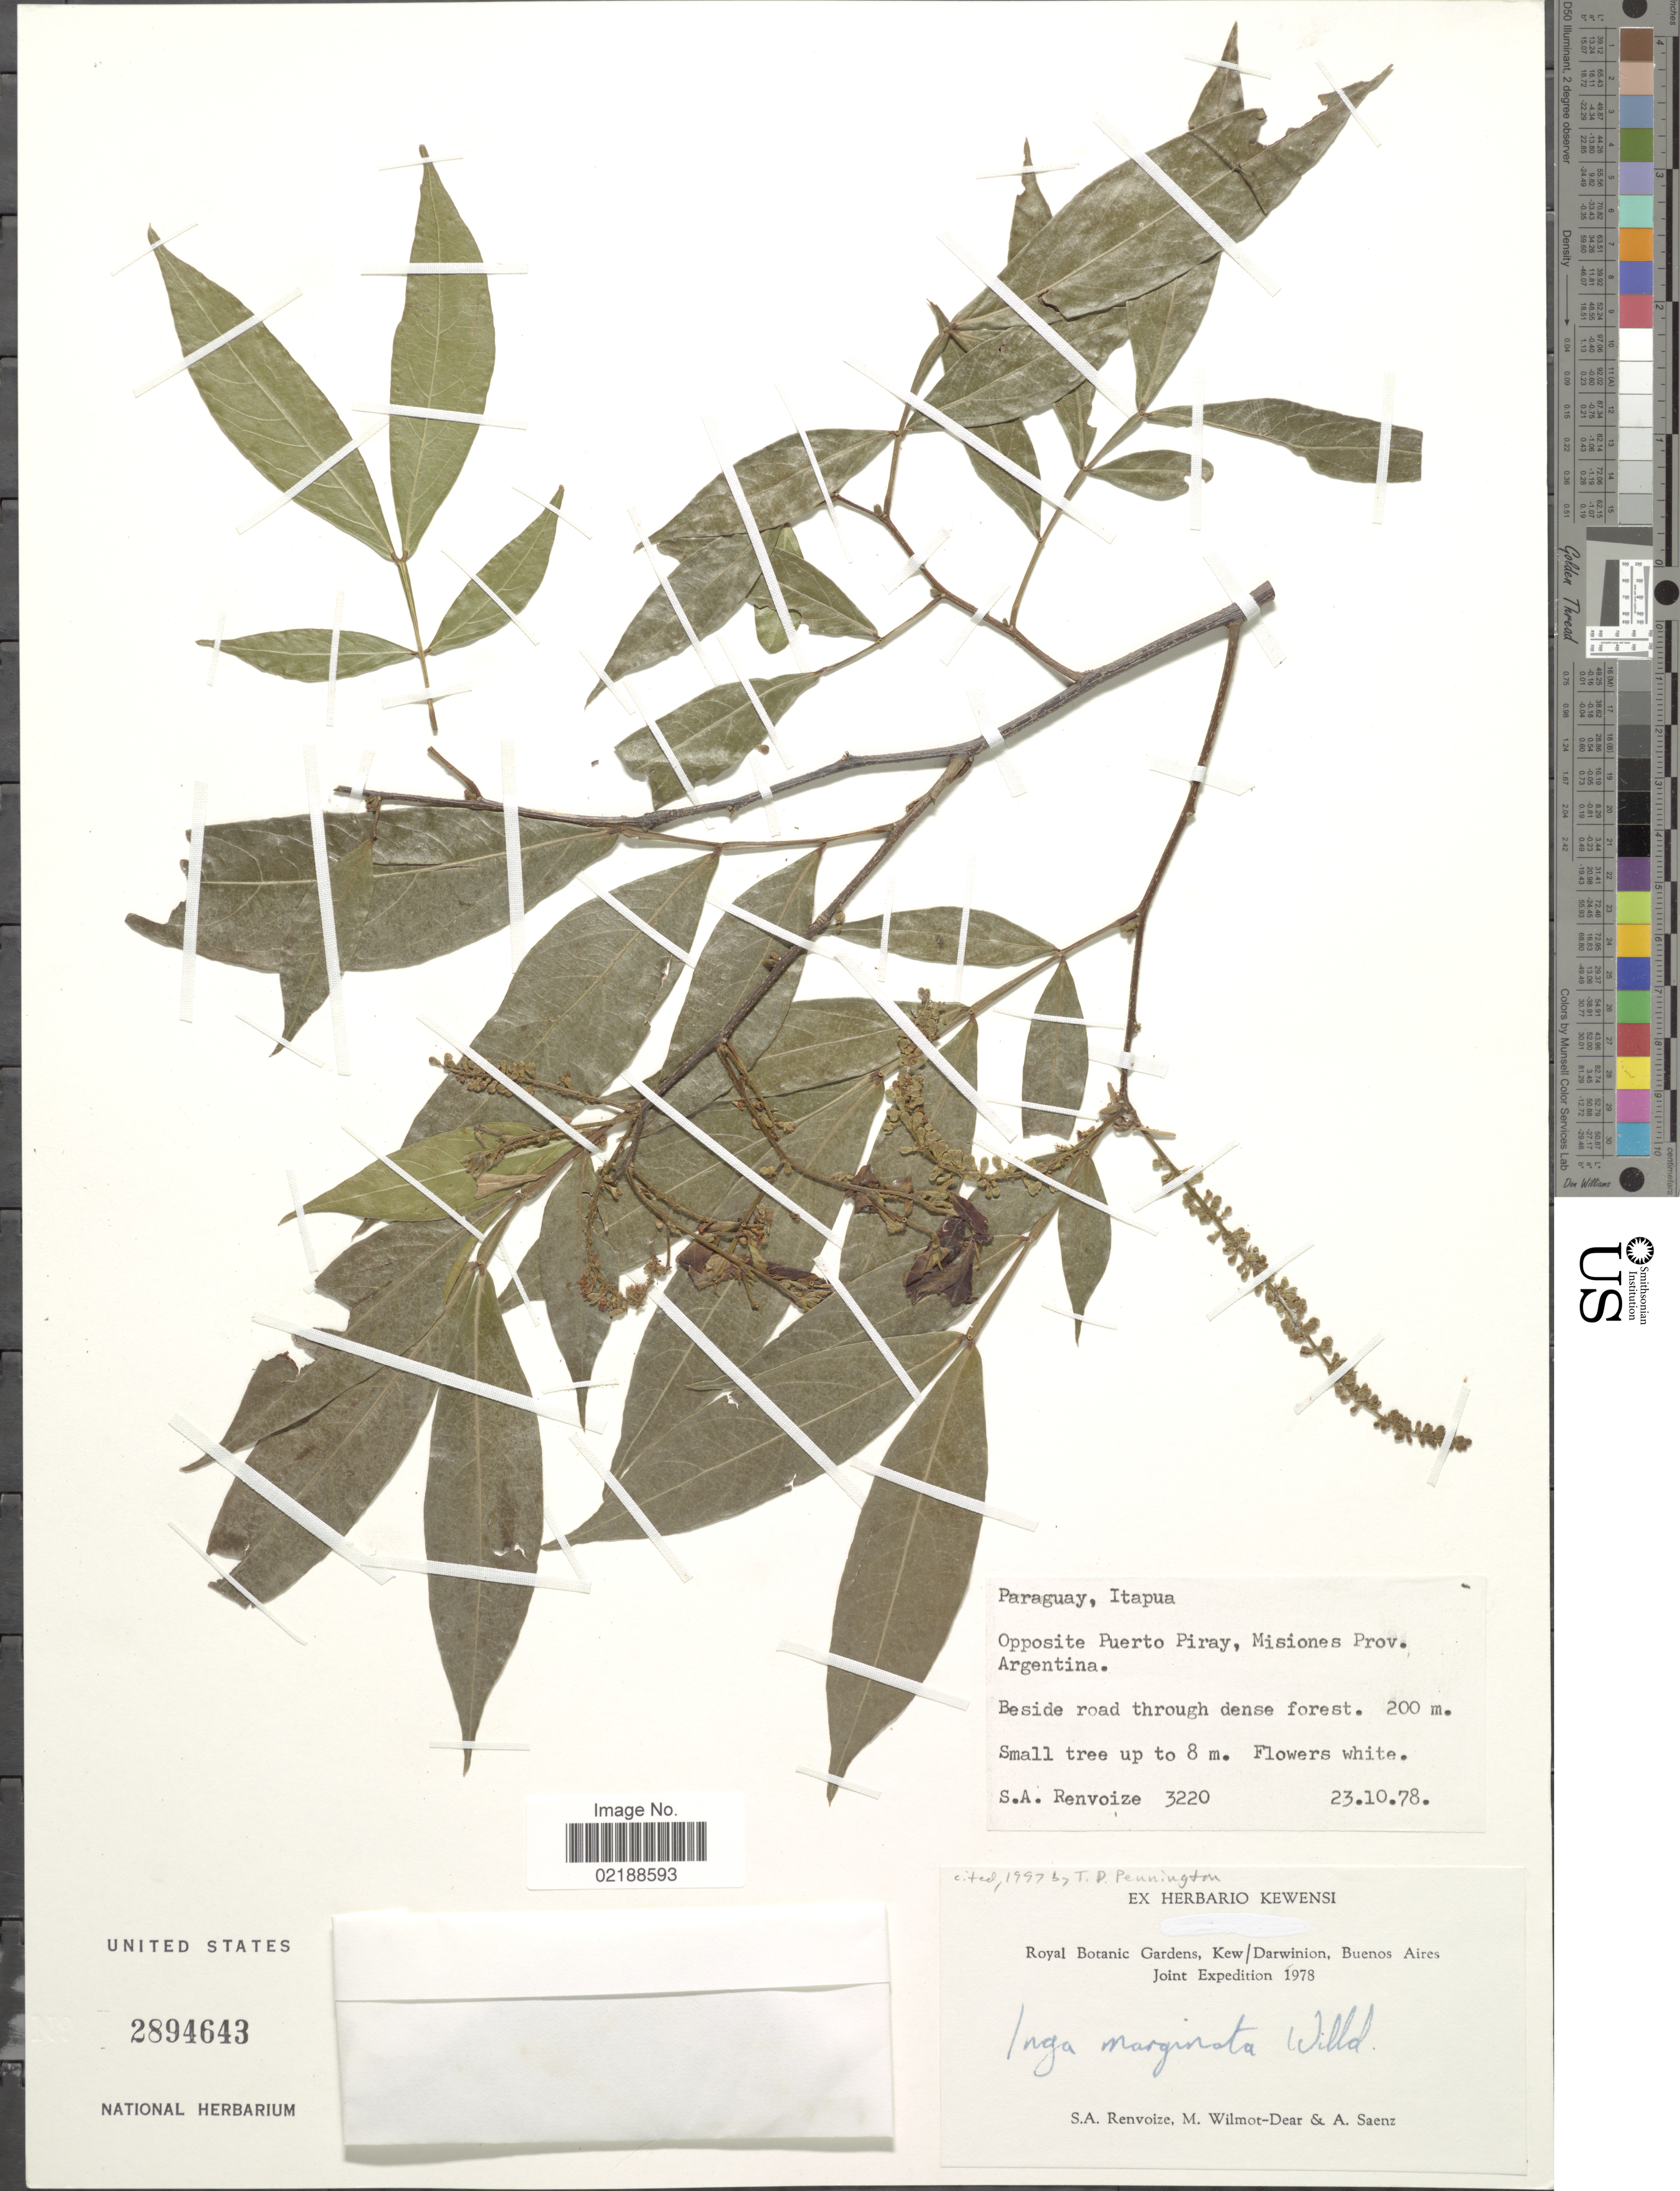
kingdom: Plantae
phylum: Tracheophyta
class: Magnoliopsida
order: Fabales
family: Fabaceae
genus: Inga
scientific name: Inga marginata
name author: Willd.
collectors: S. A. Renvoize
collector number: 3220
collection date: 1978-10-23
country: Paraguay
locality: Paraguay, Itapua, Opposite Puerto Piray, Misiones Prov. Argentina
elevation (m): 200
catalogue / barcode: US 2894643